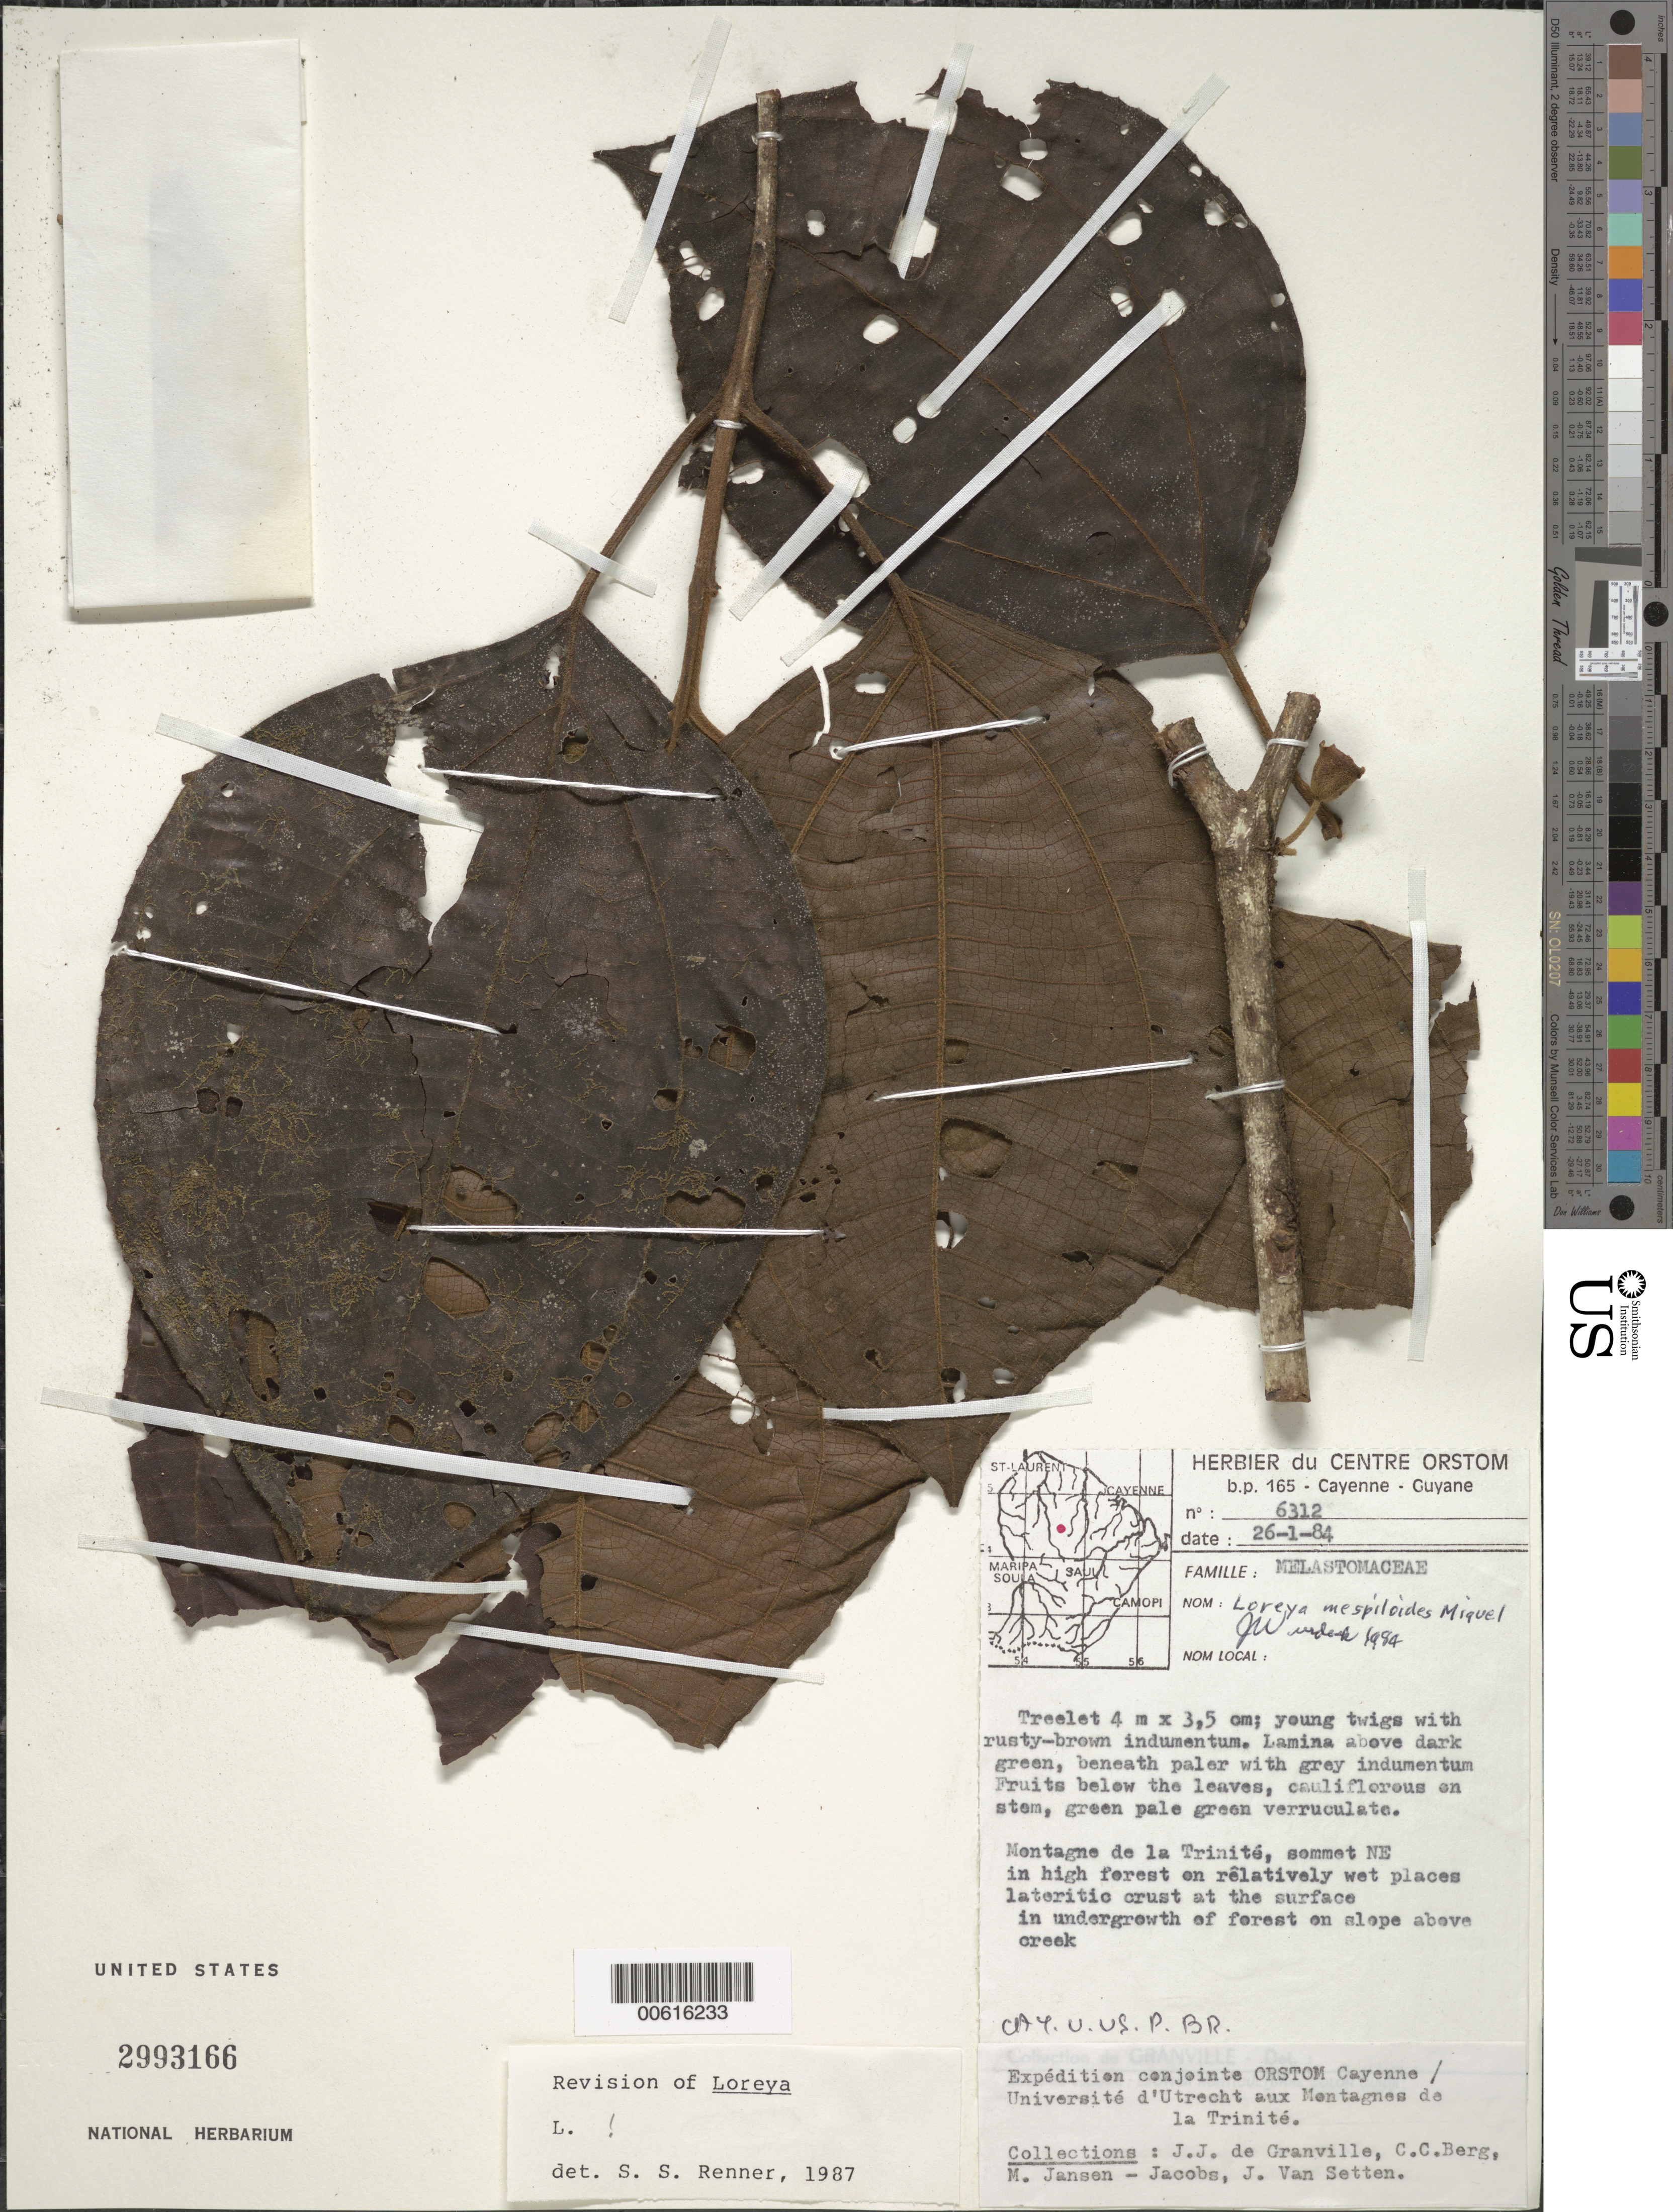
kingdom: Plantae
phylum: Tracheophyta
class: Magnoliopsida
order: Myrtales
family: Melastomataceae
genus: Bellucia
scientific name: Bellucia mespiloides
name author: (Miq.) J.F. Macbr.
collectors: J.-J. de Granville, C. C. Berg, M. J. Jansen-Jacobs & J. van Setten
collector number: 6312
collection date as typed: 26-Jan-84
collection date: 1984-01-26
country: French Guiana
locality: Montagnes de la Trinité, sommet NE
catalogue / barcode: US 2993166